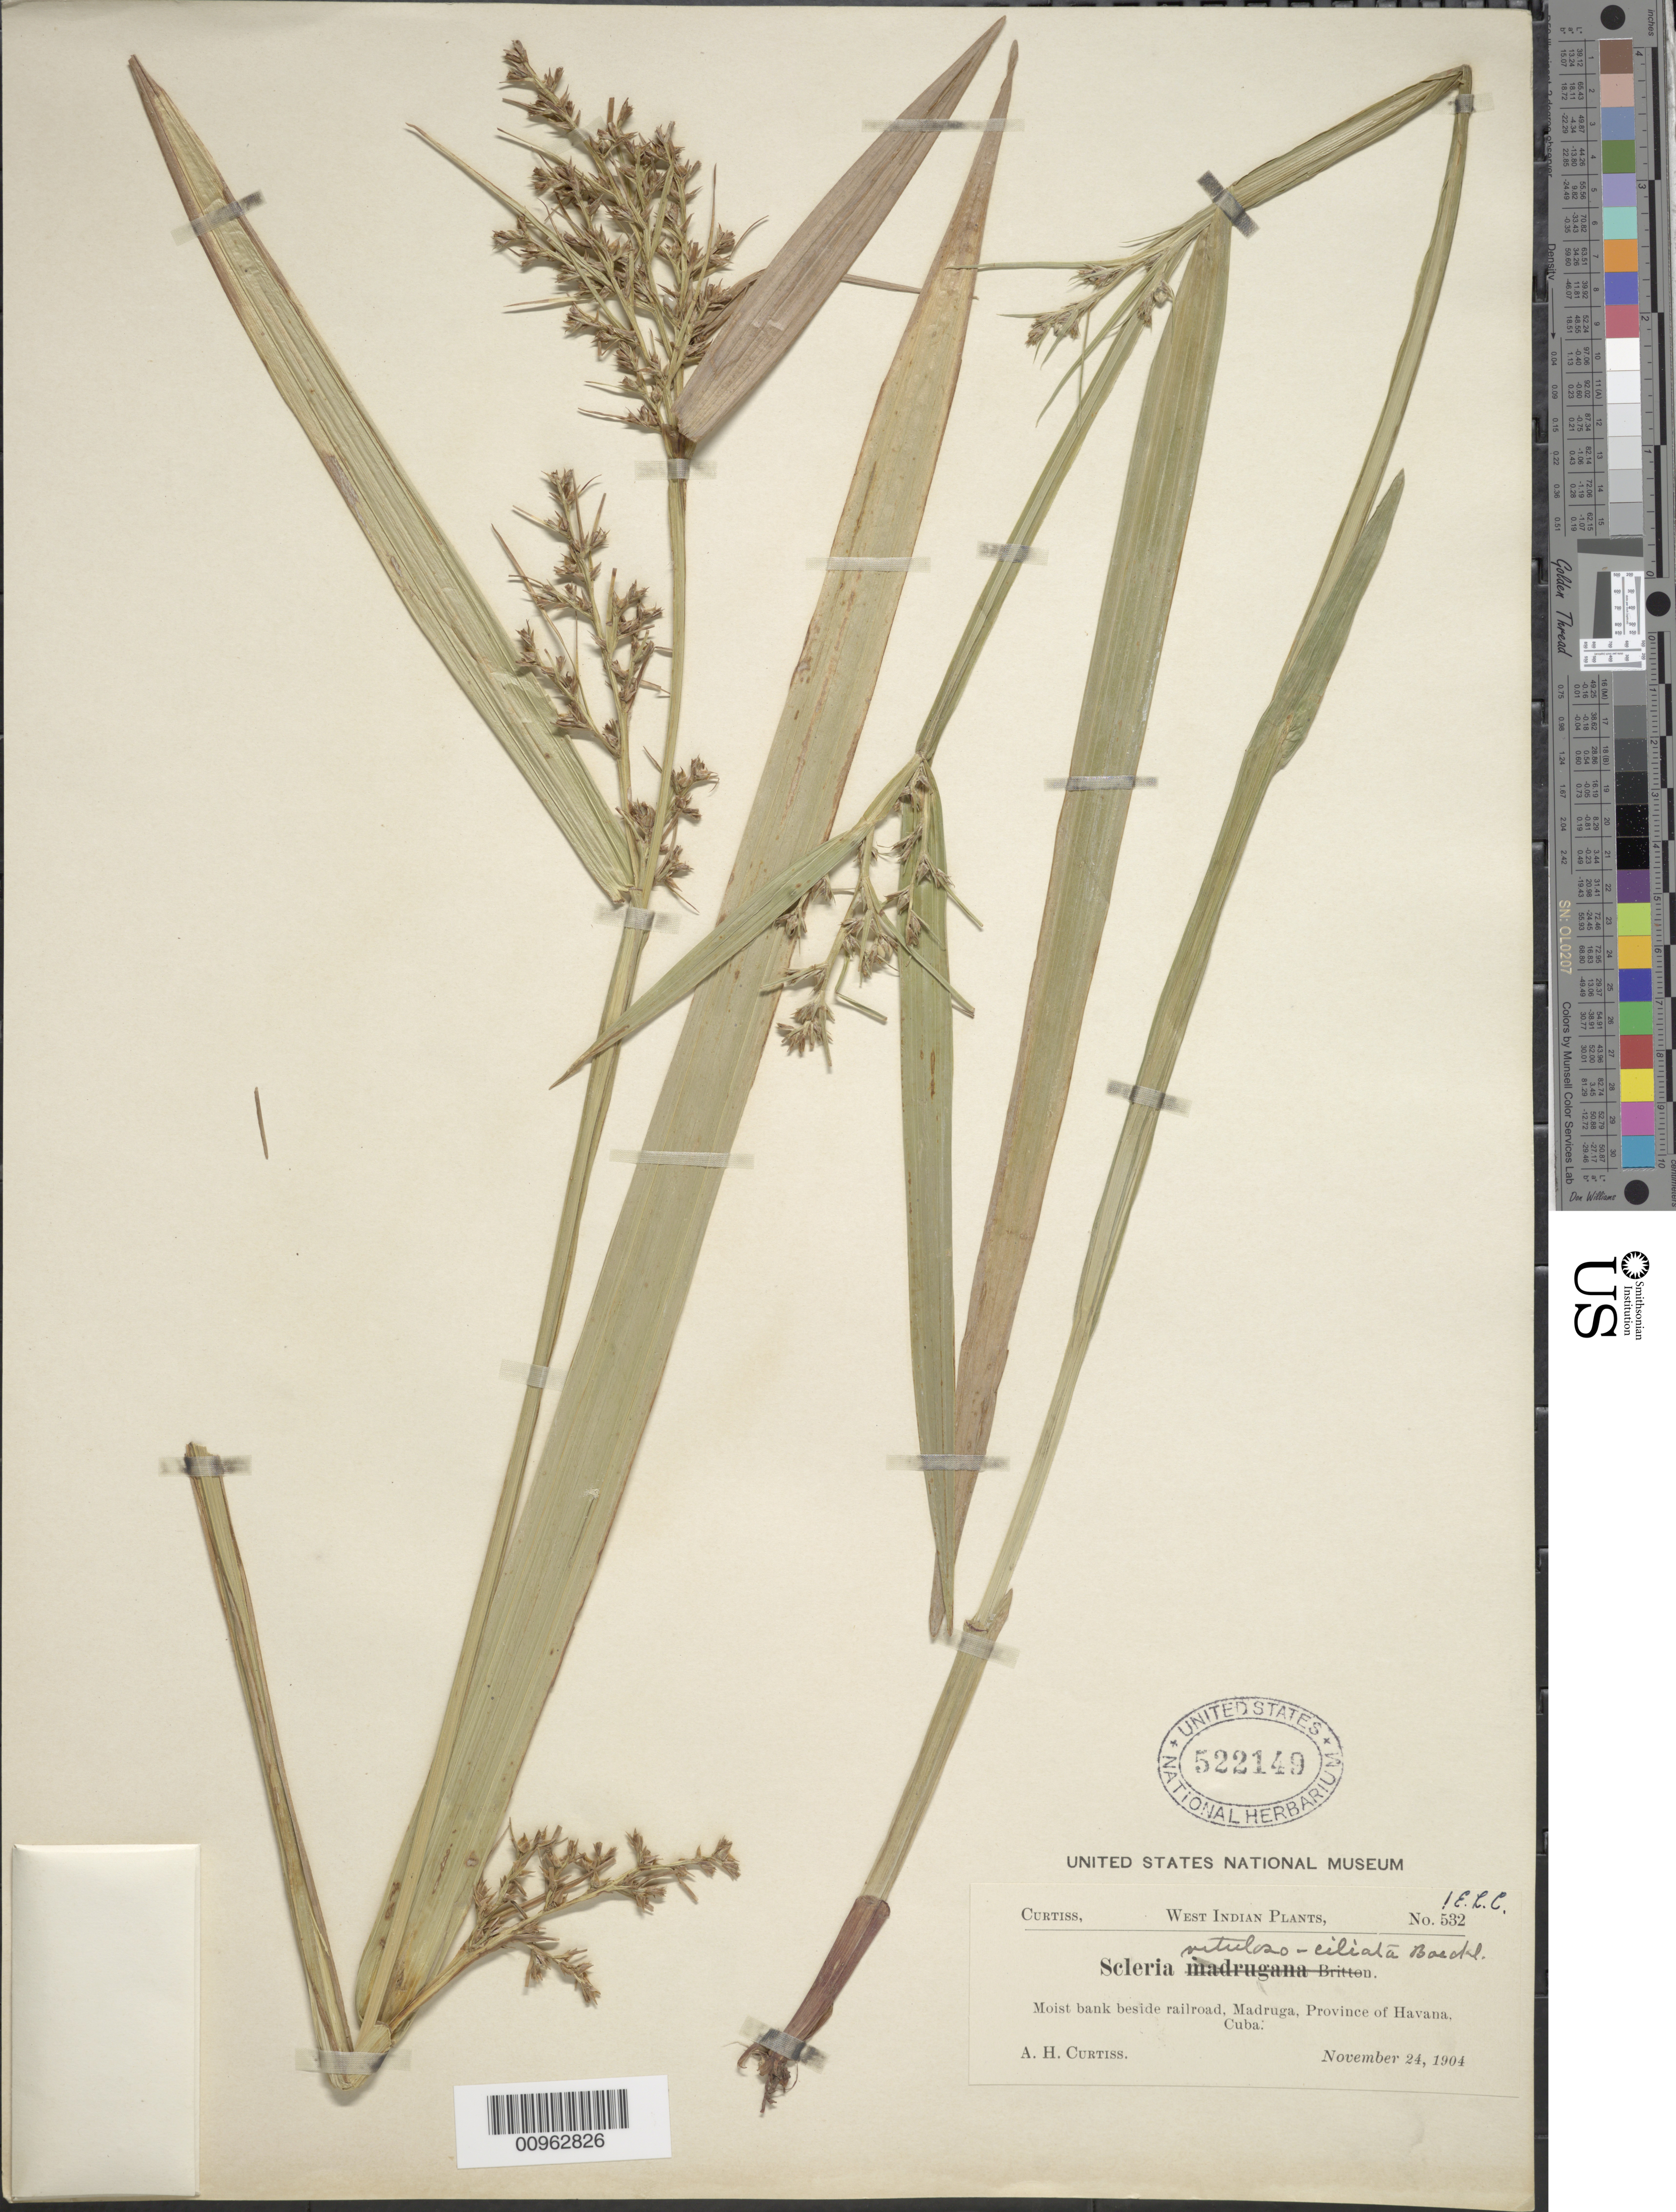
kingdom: Plantae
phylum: Tracheophyta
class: Liliopsida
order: Poales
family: Cyperaceae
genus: Scleria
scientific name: Scleria setulosociliata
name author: Boeckeler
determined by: Core, E. L.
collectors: A. H. Curtiss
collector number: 532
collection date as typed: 24 Nov 1904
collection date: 1904-11-24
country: Cuba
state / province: La Habana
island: Cuba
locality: Madruga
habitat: Moist bank beside railroad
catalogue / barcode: US 522149